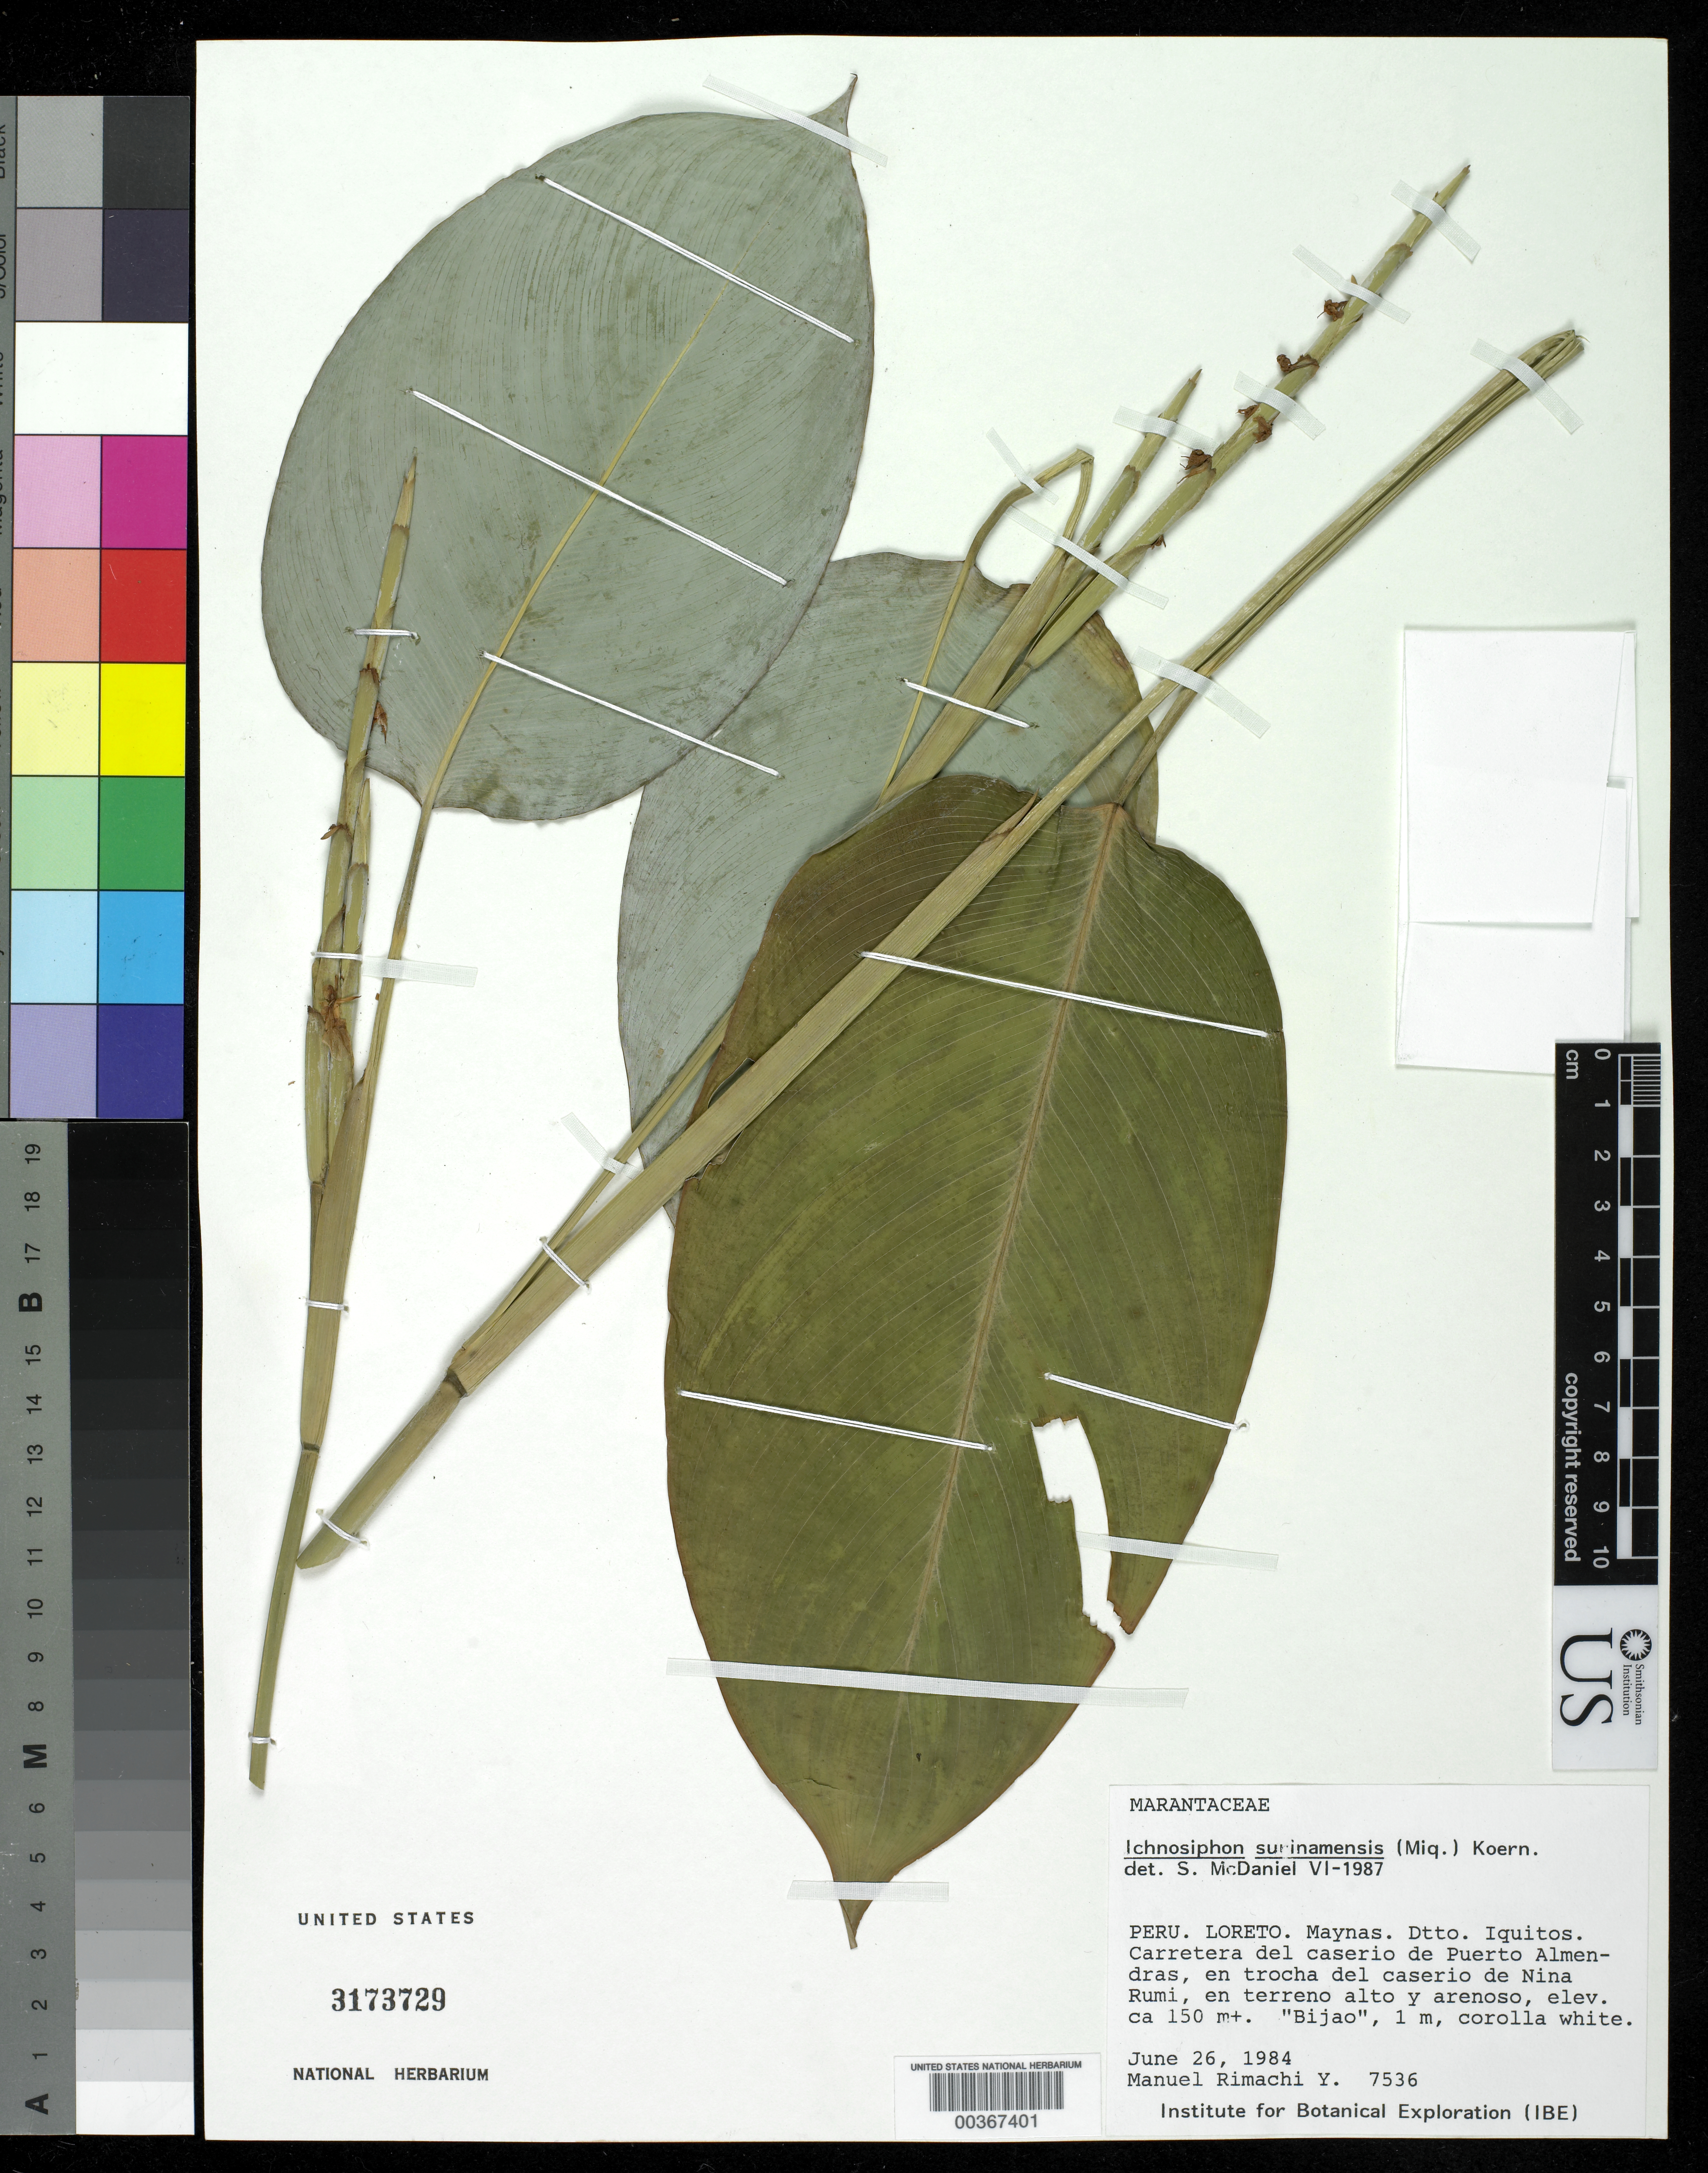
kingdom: Plantae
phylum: Tracheophyta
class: Liliopsida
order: Zingiberales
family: Marantaceae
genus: Ischnosiphon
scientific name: Ischnosiphon surinamensis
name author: (Miq.) Körn.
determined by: McDaniel, Sidney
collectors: M. Rimachi Y.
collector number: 7536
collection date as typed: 26 Jun 1984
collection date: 1984-06-26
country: Peru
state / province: Loreto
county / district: Maynas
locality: Dtto. iquitos, carretera del caserio de puerto almendras, en trocha del caserio de nina rumi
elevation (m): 150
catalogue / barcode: US 3173729